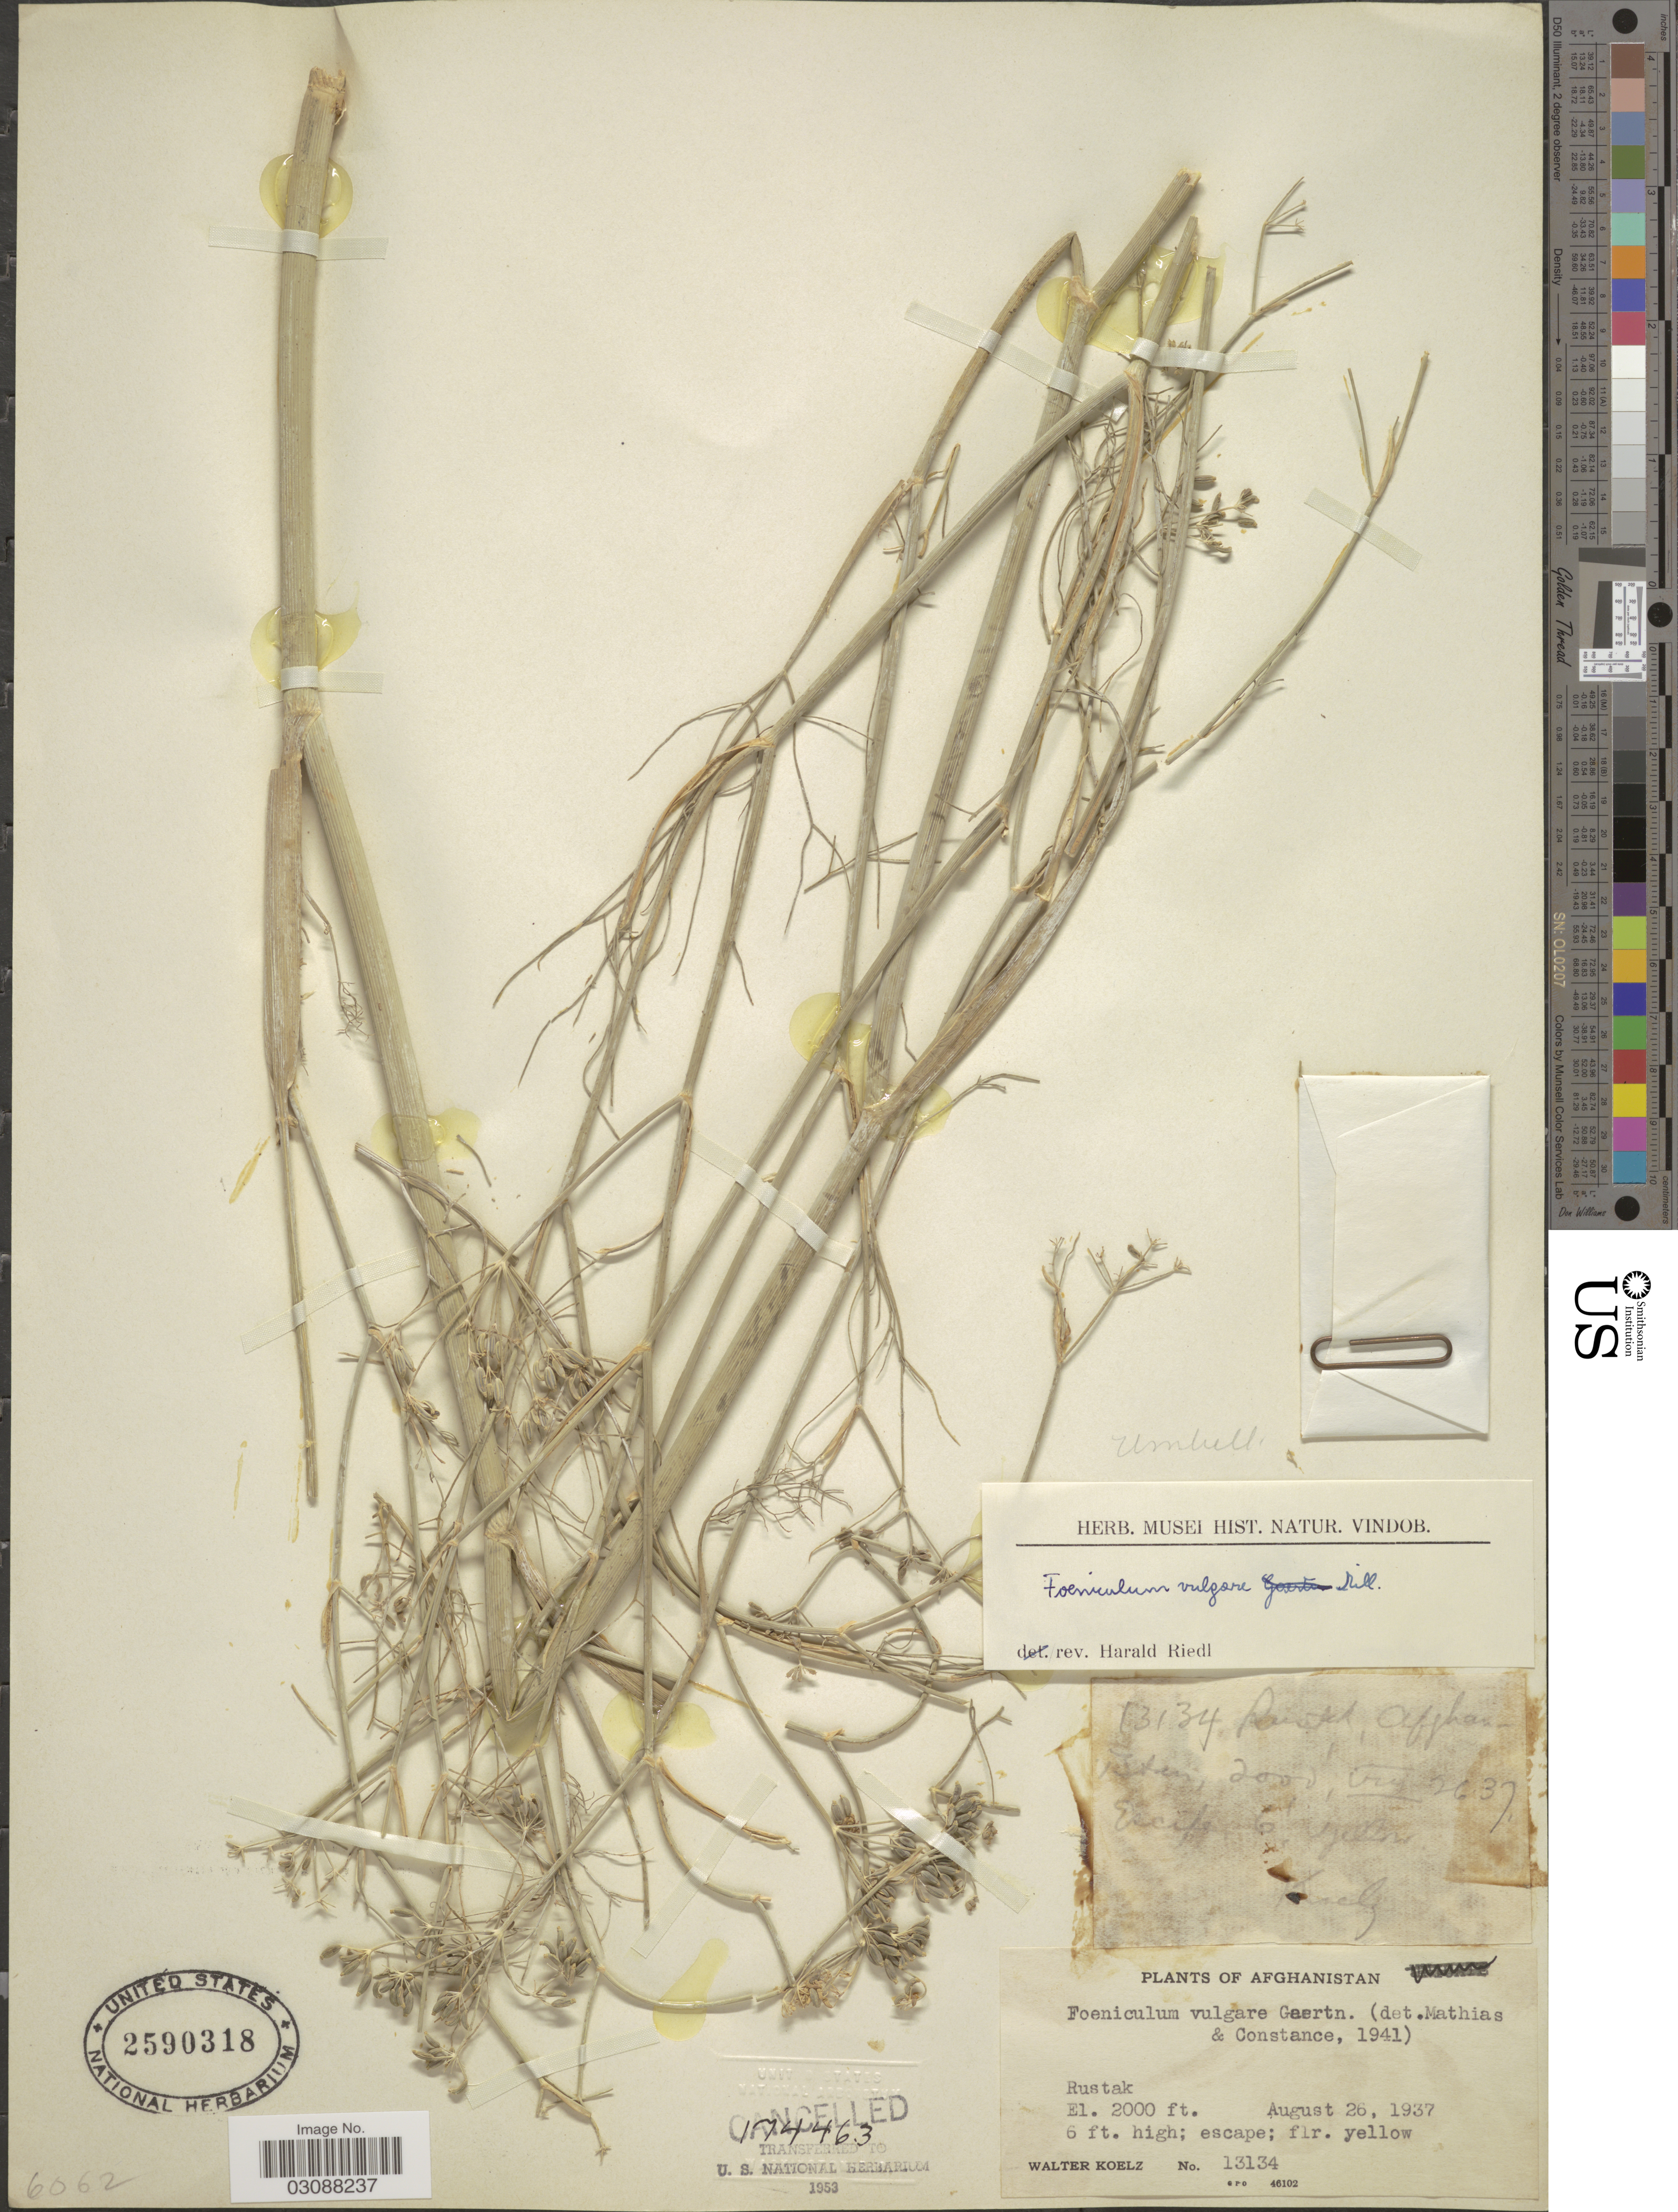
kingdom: Plantae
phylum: Tracheophyta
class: Magnoliopsida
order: Apiales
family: Apiaceae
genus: Foeniculum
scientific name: Foeniculum vulgare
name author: Mill.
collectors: W. N. Koelz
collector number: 13134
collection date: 1937-08-26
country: Afghanistan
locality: Rustak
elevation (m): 610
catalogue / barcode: US 2590318